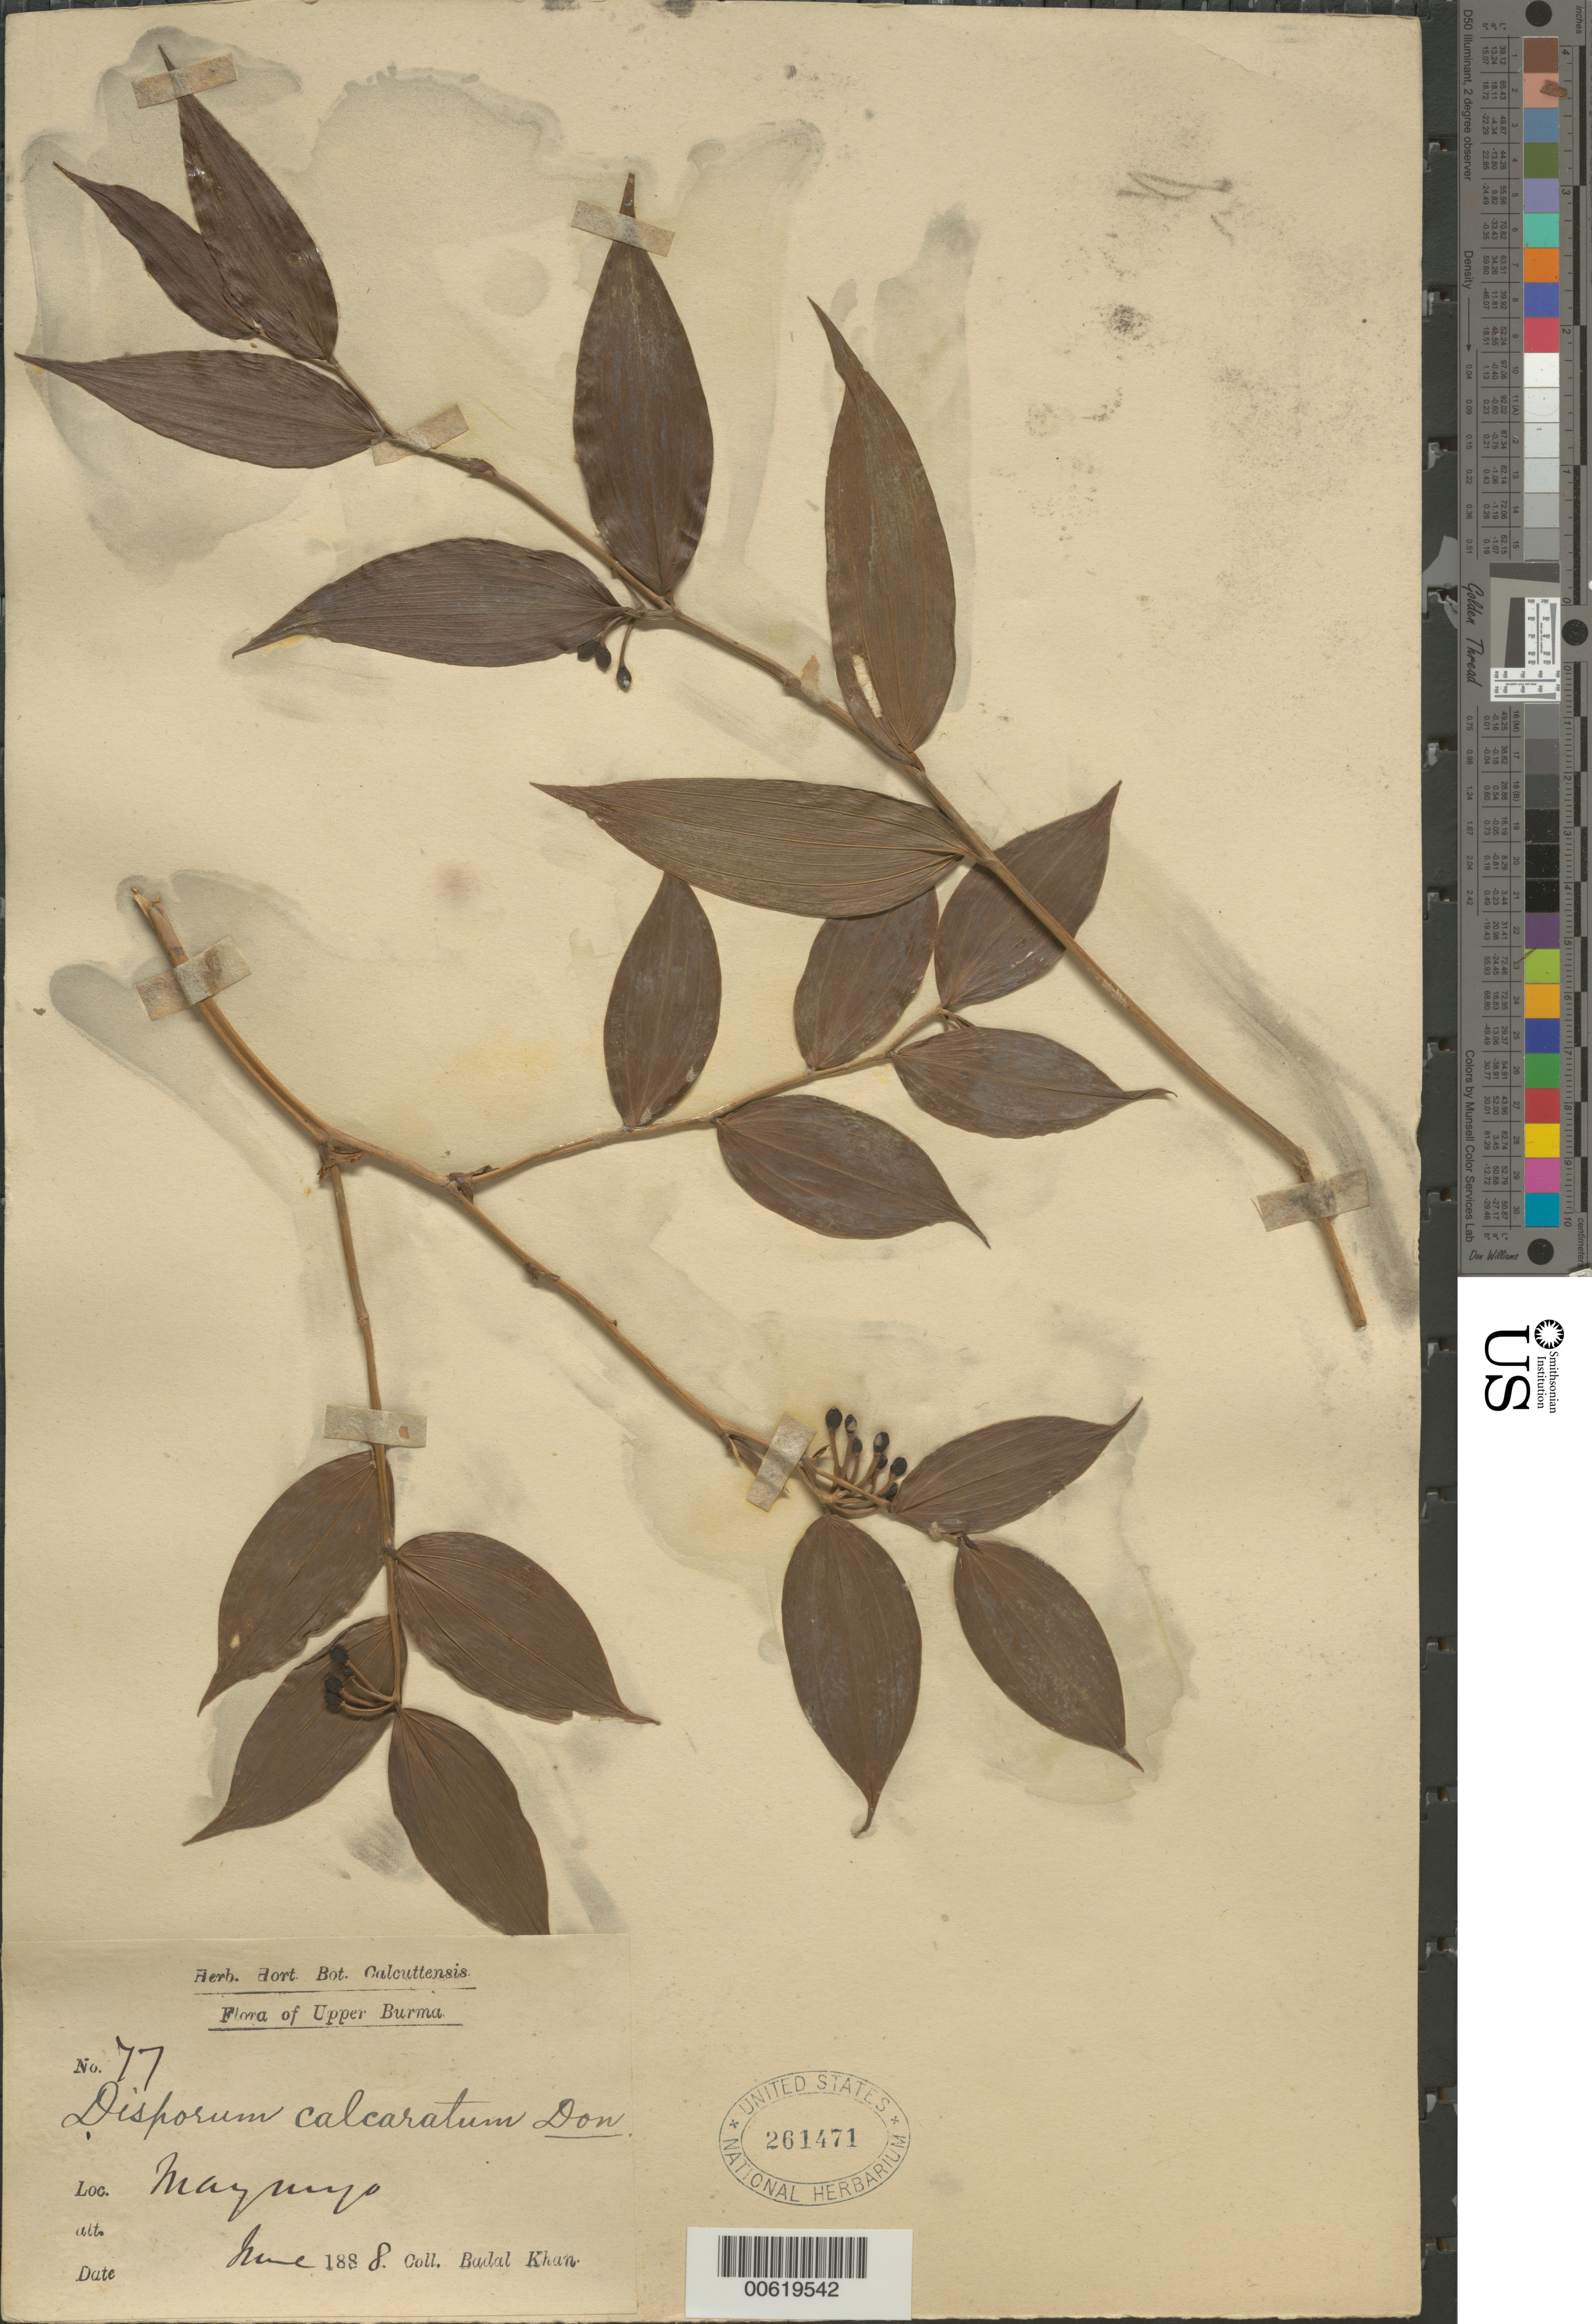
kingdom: Plantae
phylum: Tracheophyta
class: Liliopsida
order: Liliales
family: Colchicaceae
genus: Disporum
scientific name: Disporum calcaratum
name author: D. Don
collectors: B. Khan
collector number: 77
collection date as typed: Jun 1888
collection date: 1888-06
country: Myanmar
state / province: Kachin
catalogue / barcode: US 261471